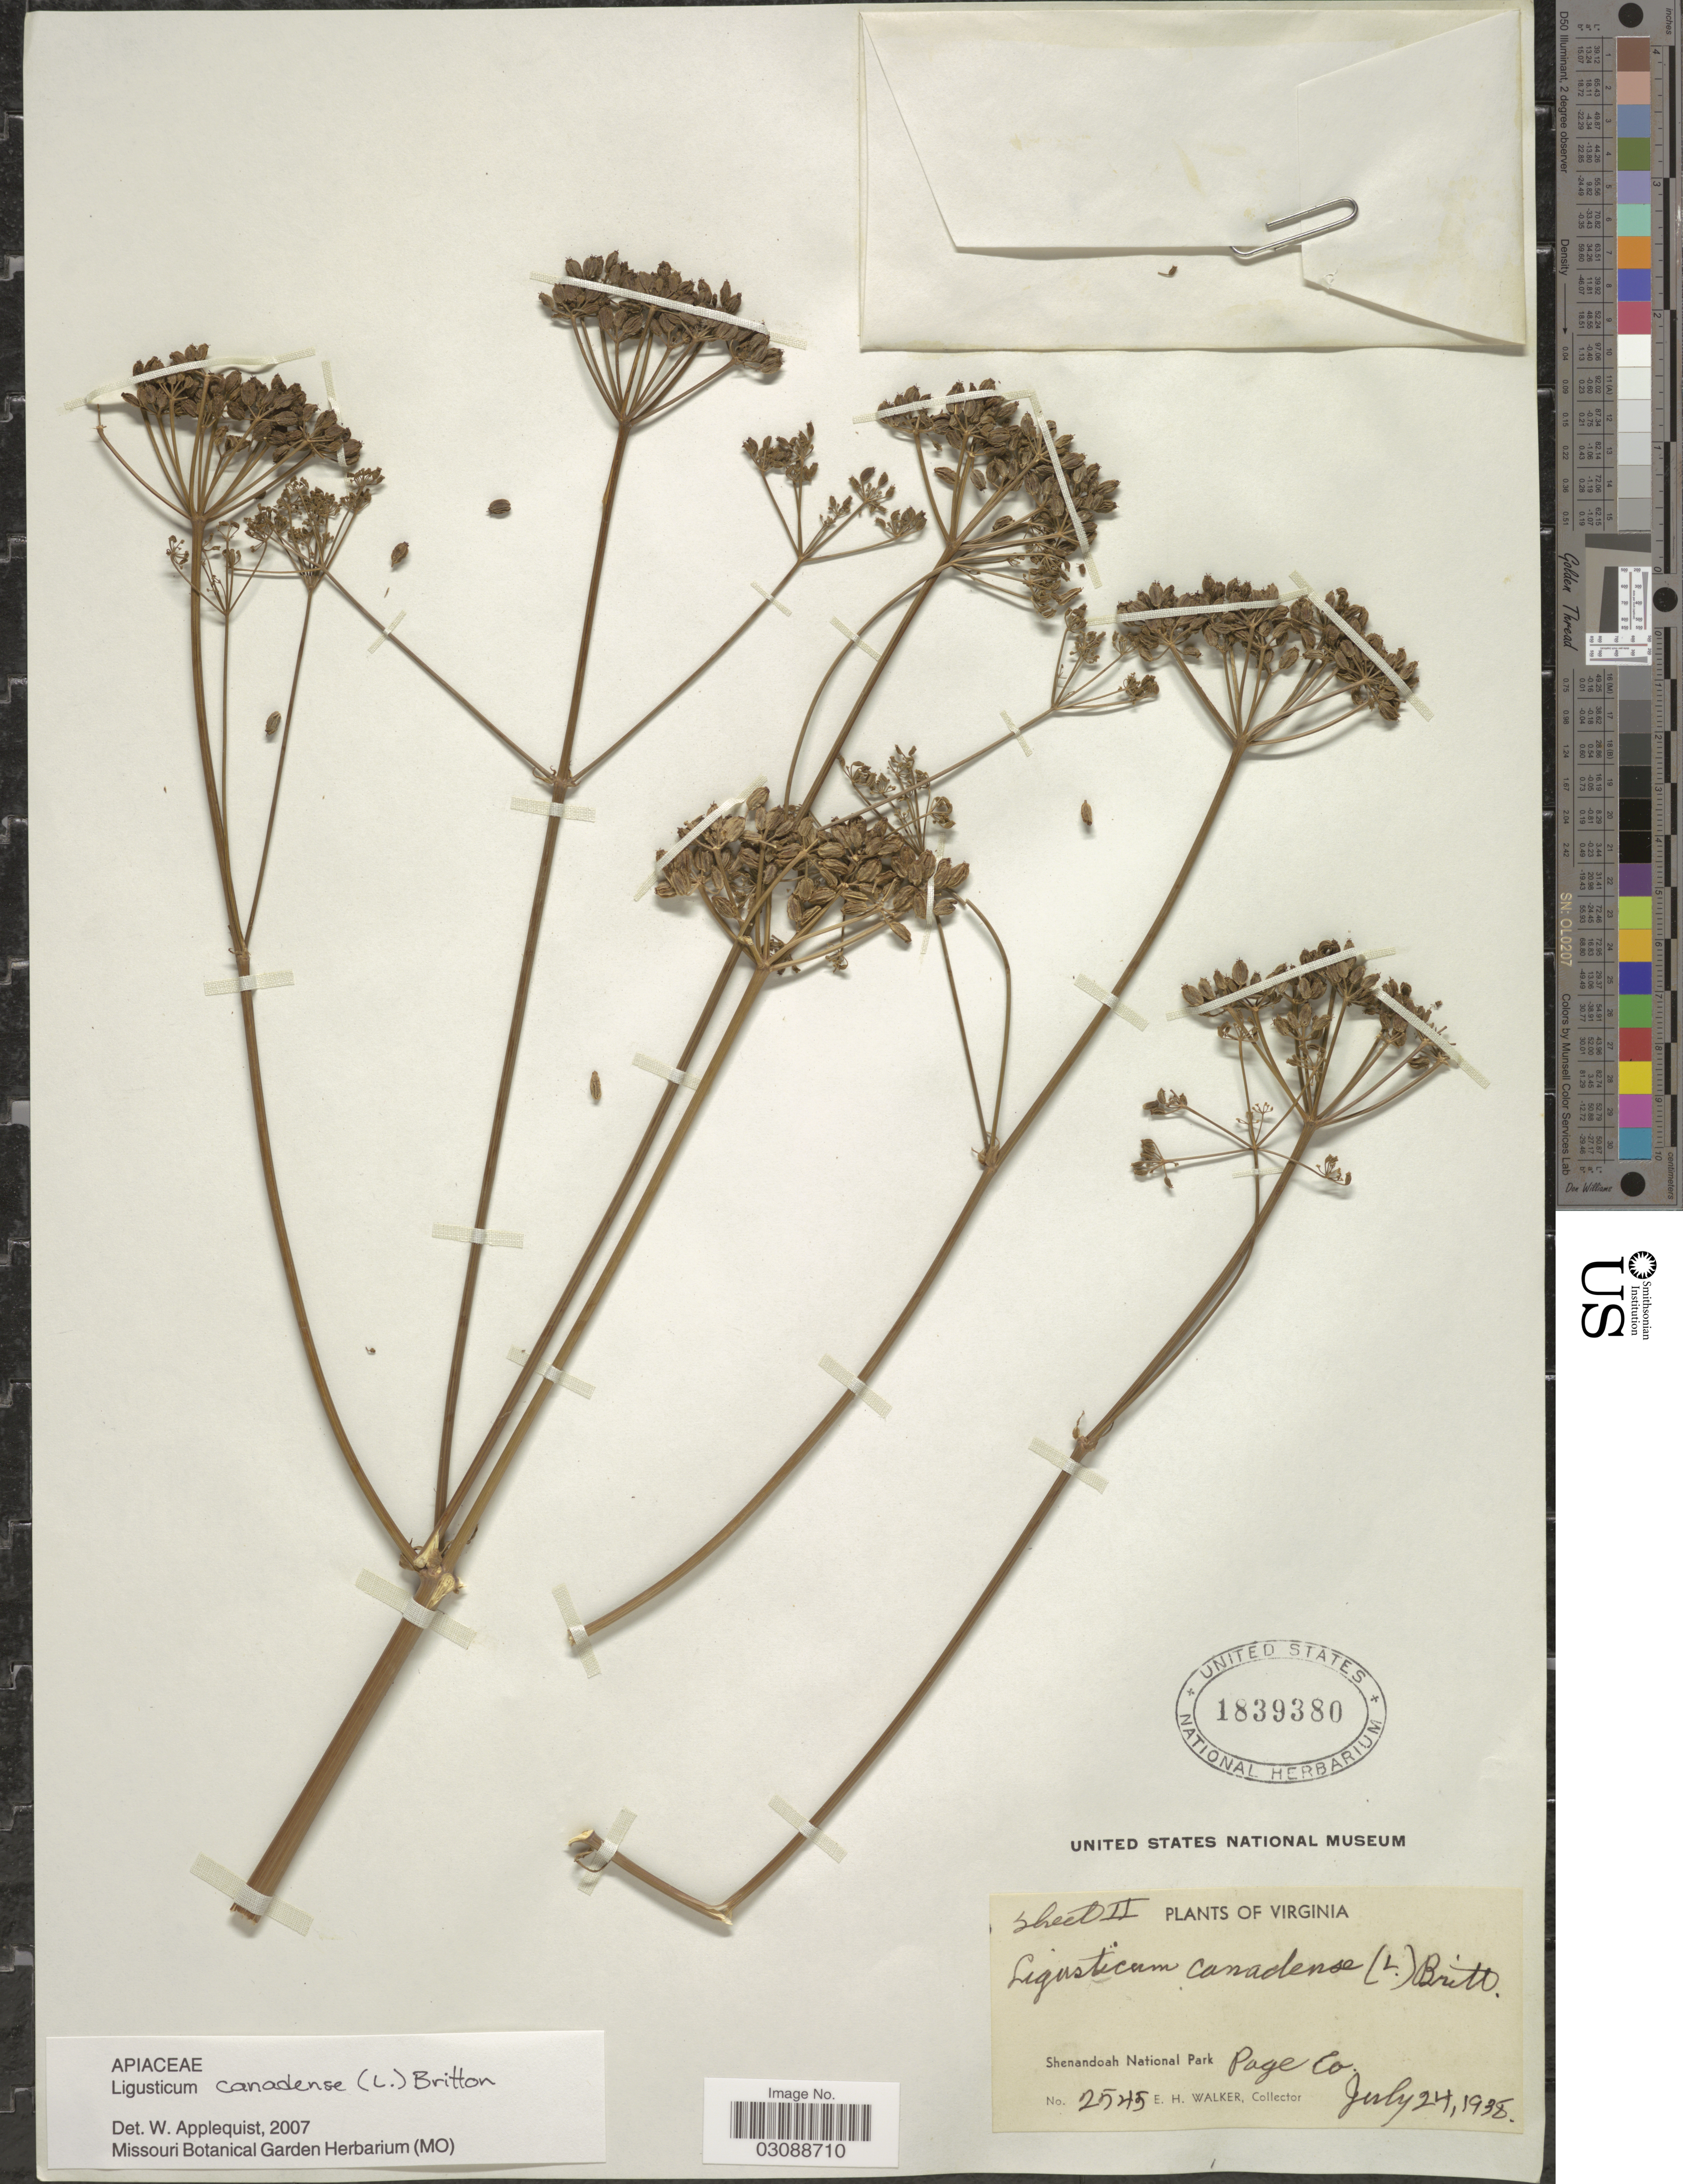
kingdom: Plantae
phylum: Tracheophyta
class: Magnoliopsida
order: Apiales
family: Apiaceae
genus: Ligusticum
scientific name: Ligusticum canadense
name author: (L.) Britton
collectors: E. H. Walker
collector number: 2545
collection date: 1938-07-24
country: United States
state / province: Virginia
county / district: Page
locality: Shenandoah National Park. Page Co.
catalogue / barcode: US 1839380